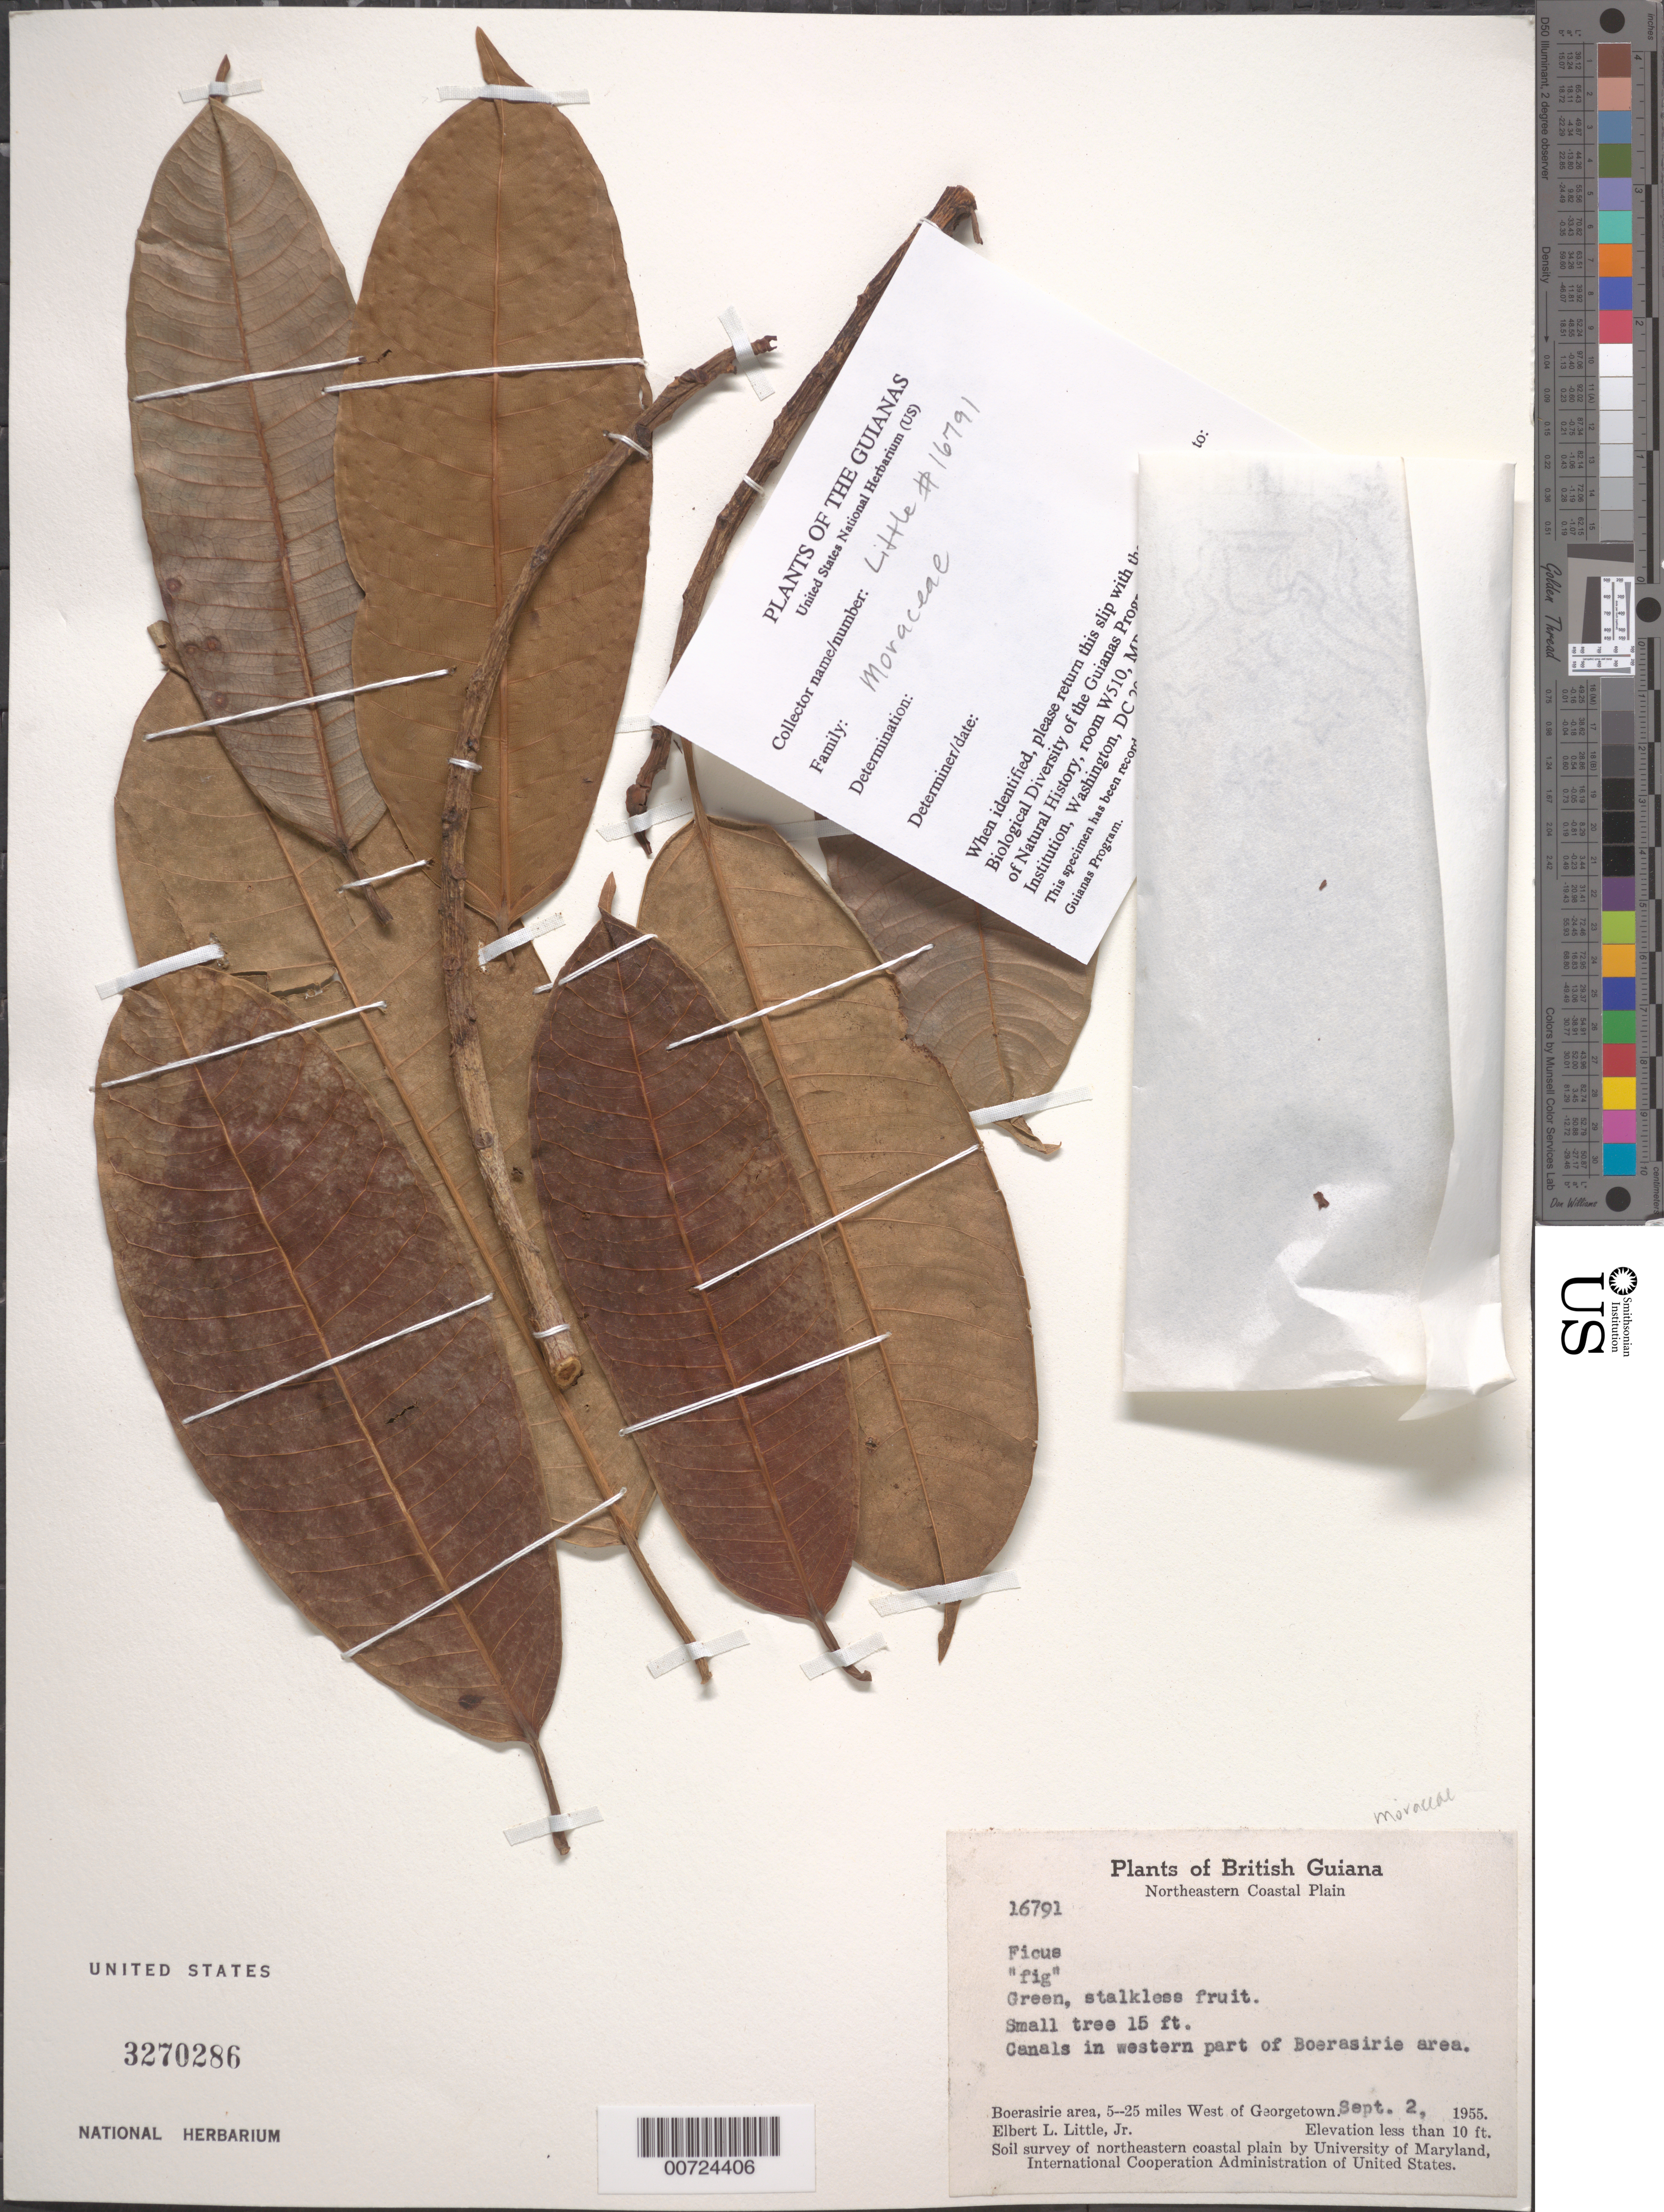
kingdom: Plantae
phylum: Tracheophyta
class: Magnoliopsida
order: Rosales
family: Moraceae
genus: Ficus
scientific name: Ficus amazonica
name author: (Miq.) Miq.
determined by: Mitidieri, Nicole, (WIS), University of Wisconsin - Madison (UNITED STATES)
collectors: E. L. Little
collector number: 16791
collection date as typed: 2-Sep-55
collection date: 1955-09-02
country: Guyana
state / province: Essequibo Isl-W. Demerara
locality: Boerasirie area, Bonasika R., 5-25 mi. W of Georgetown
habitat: Canals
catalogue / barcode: US 3270286